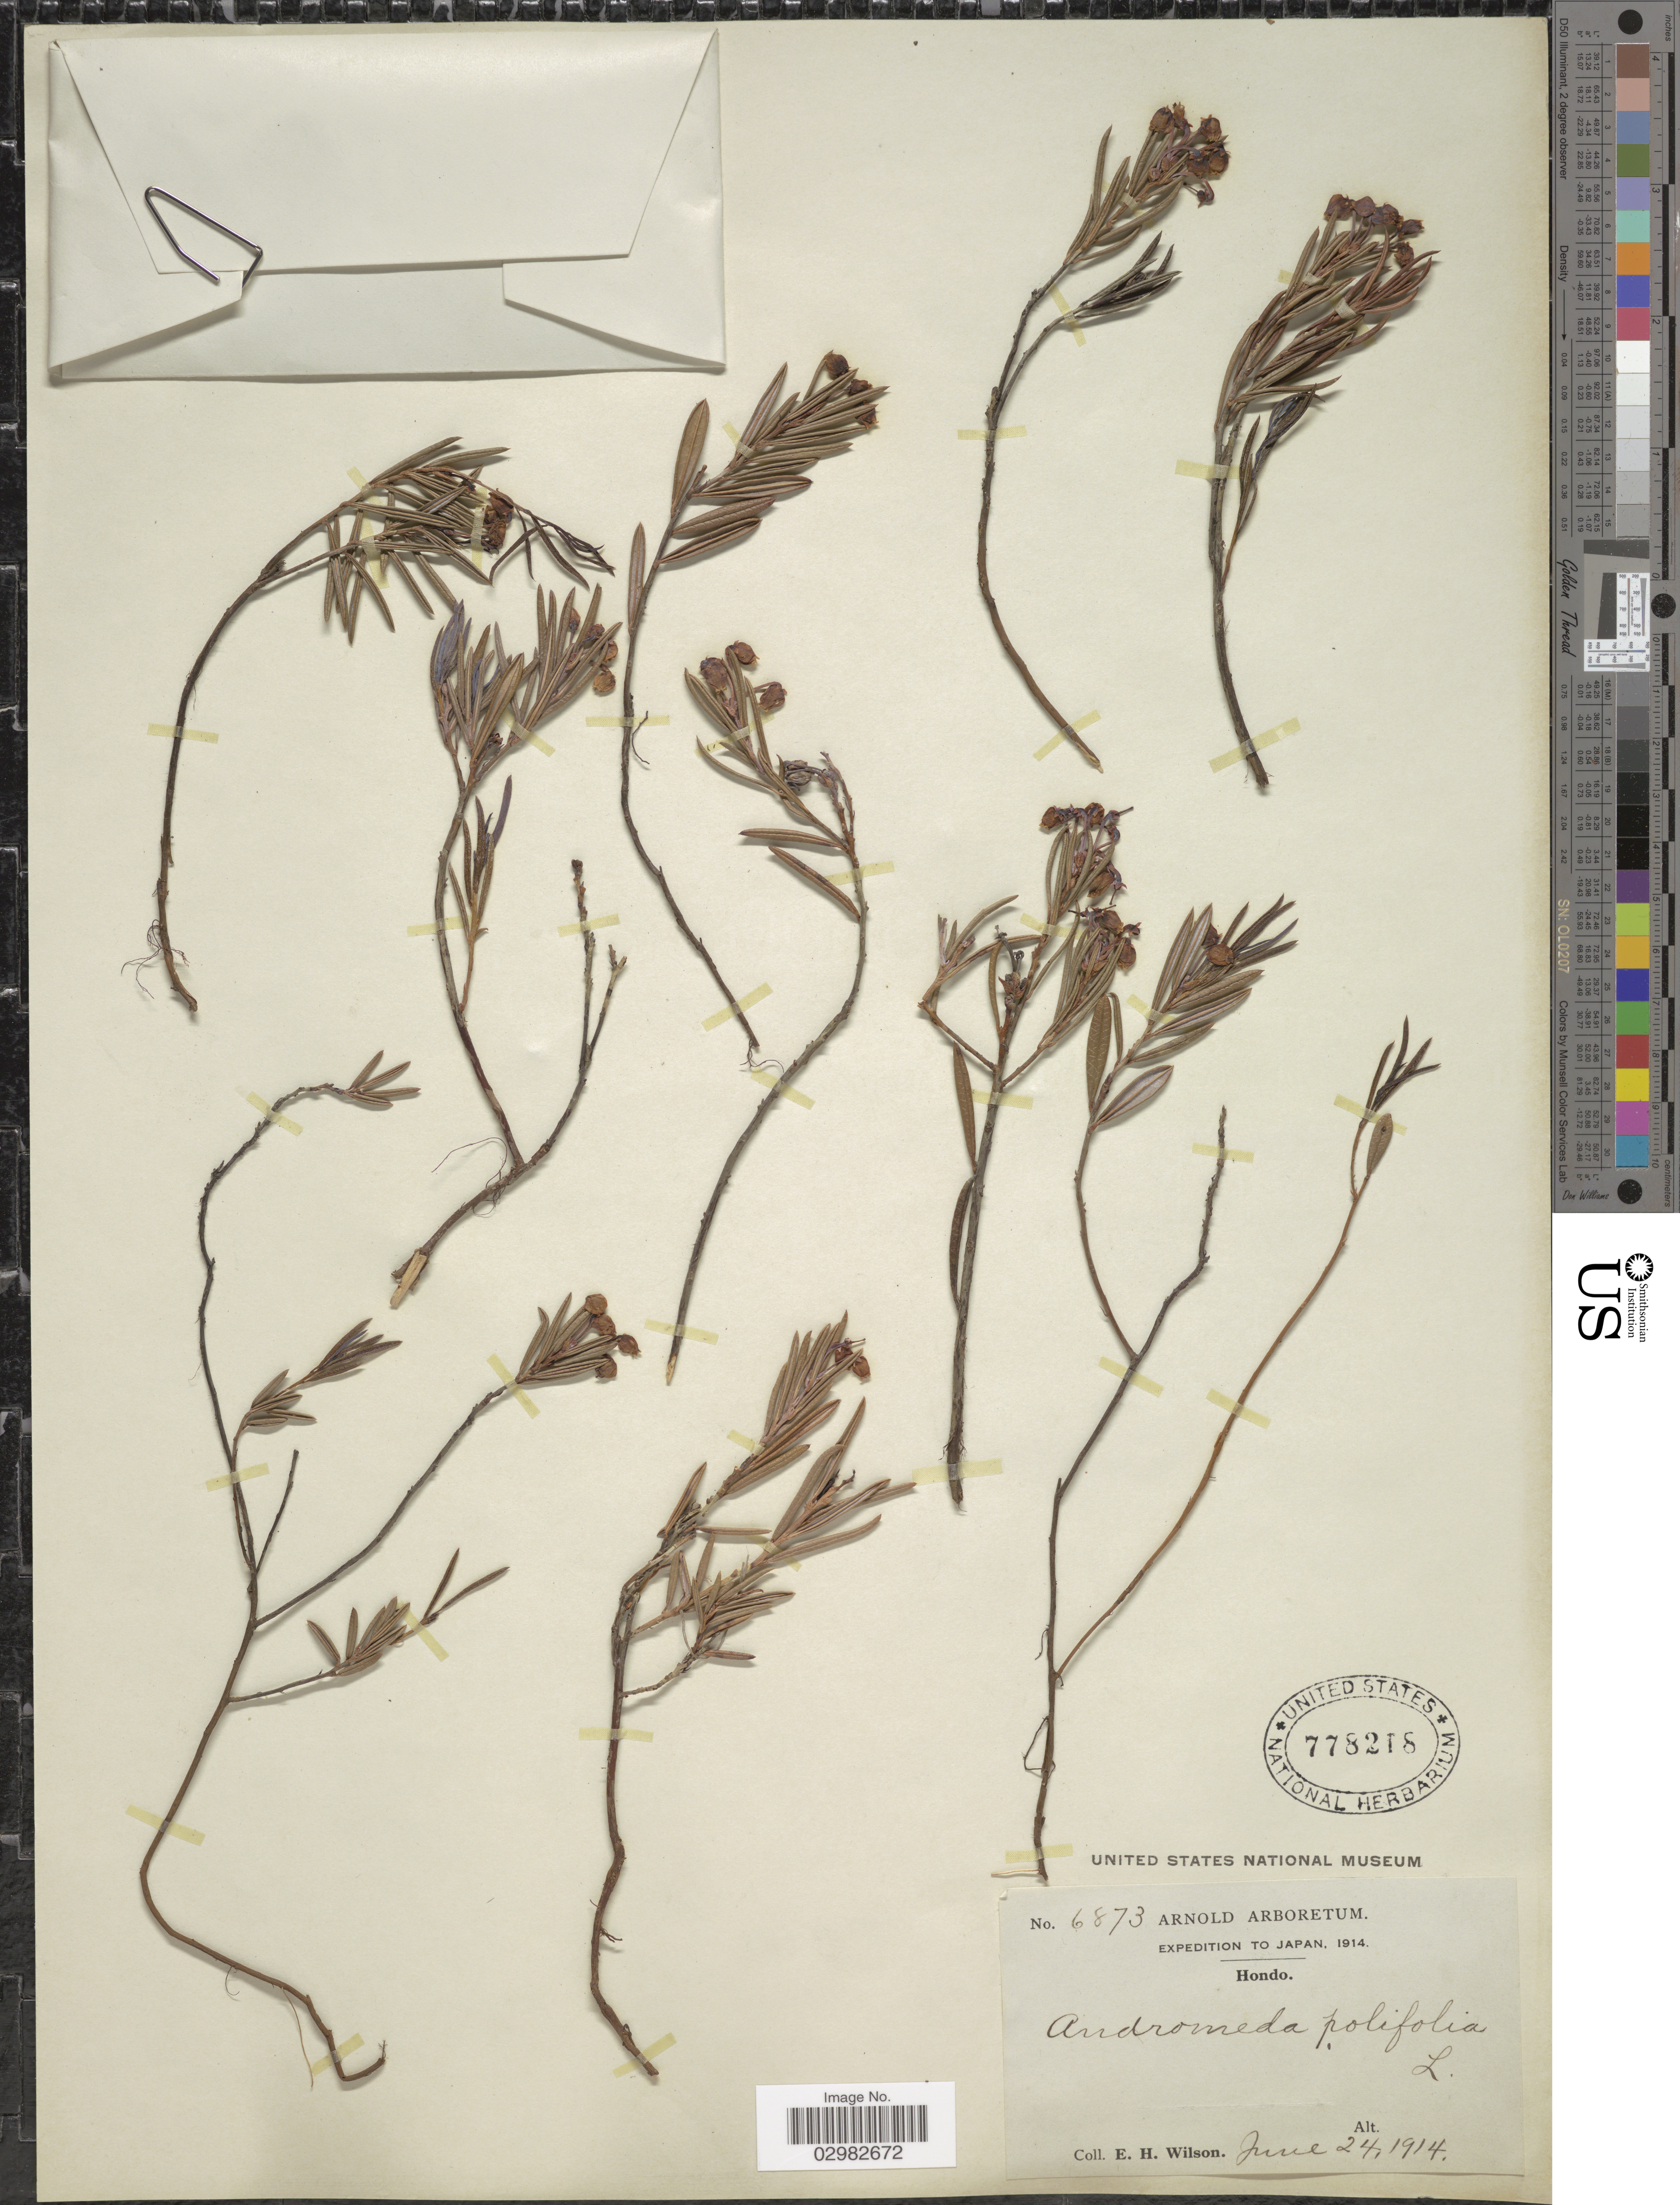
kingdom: Plantae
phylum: Tracheophyta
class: Magnoliopsida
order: Ericales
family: Ericaceae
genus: Andromeda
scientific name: Andromeda polifolia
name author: L.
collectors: E. Wilson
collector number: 6873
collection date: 1914-06-24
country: Japan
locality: Hondo.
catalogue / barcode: US 778218